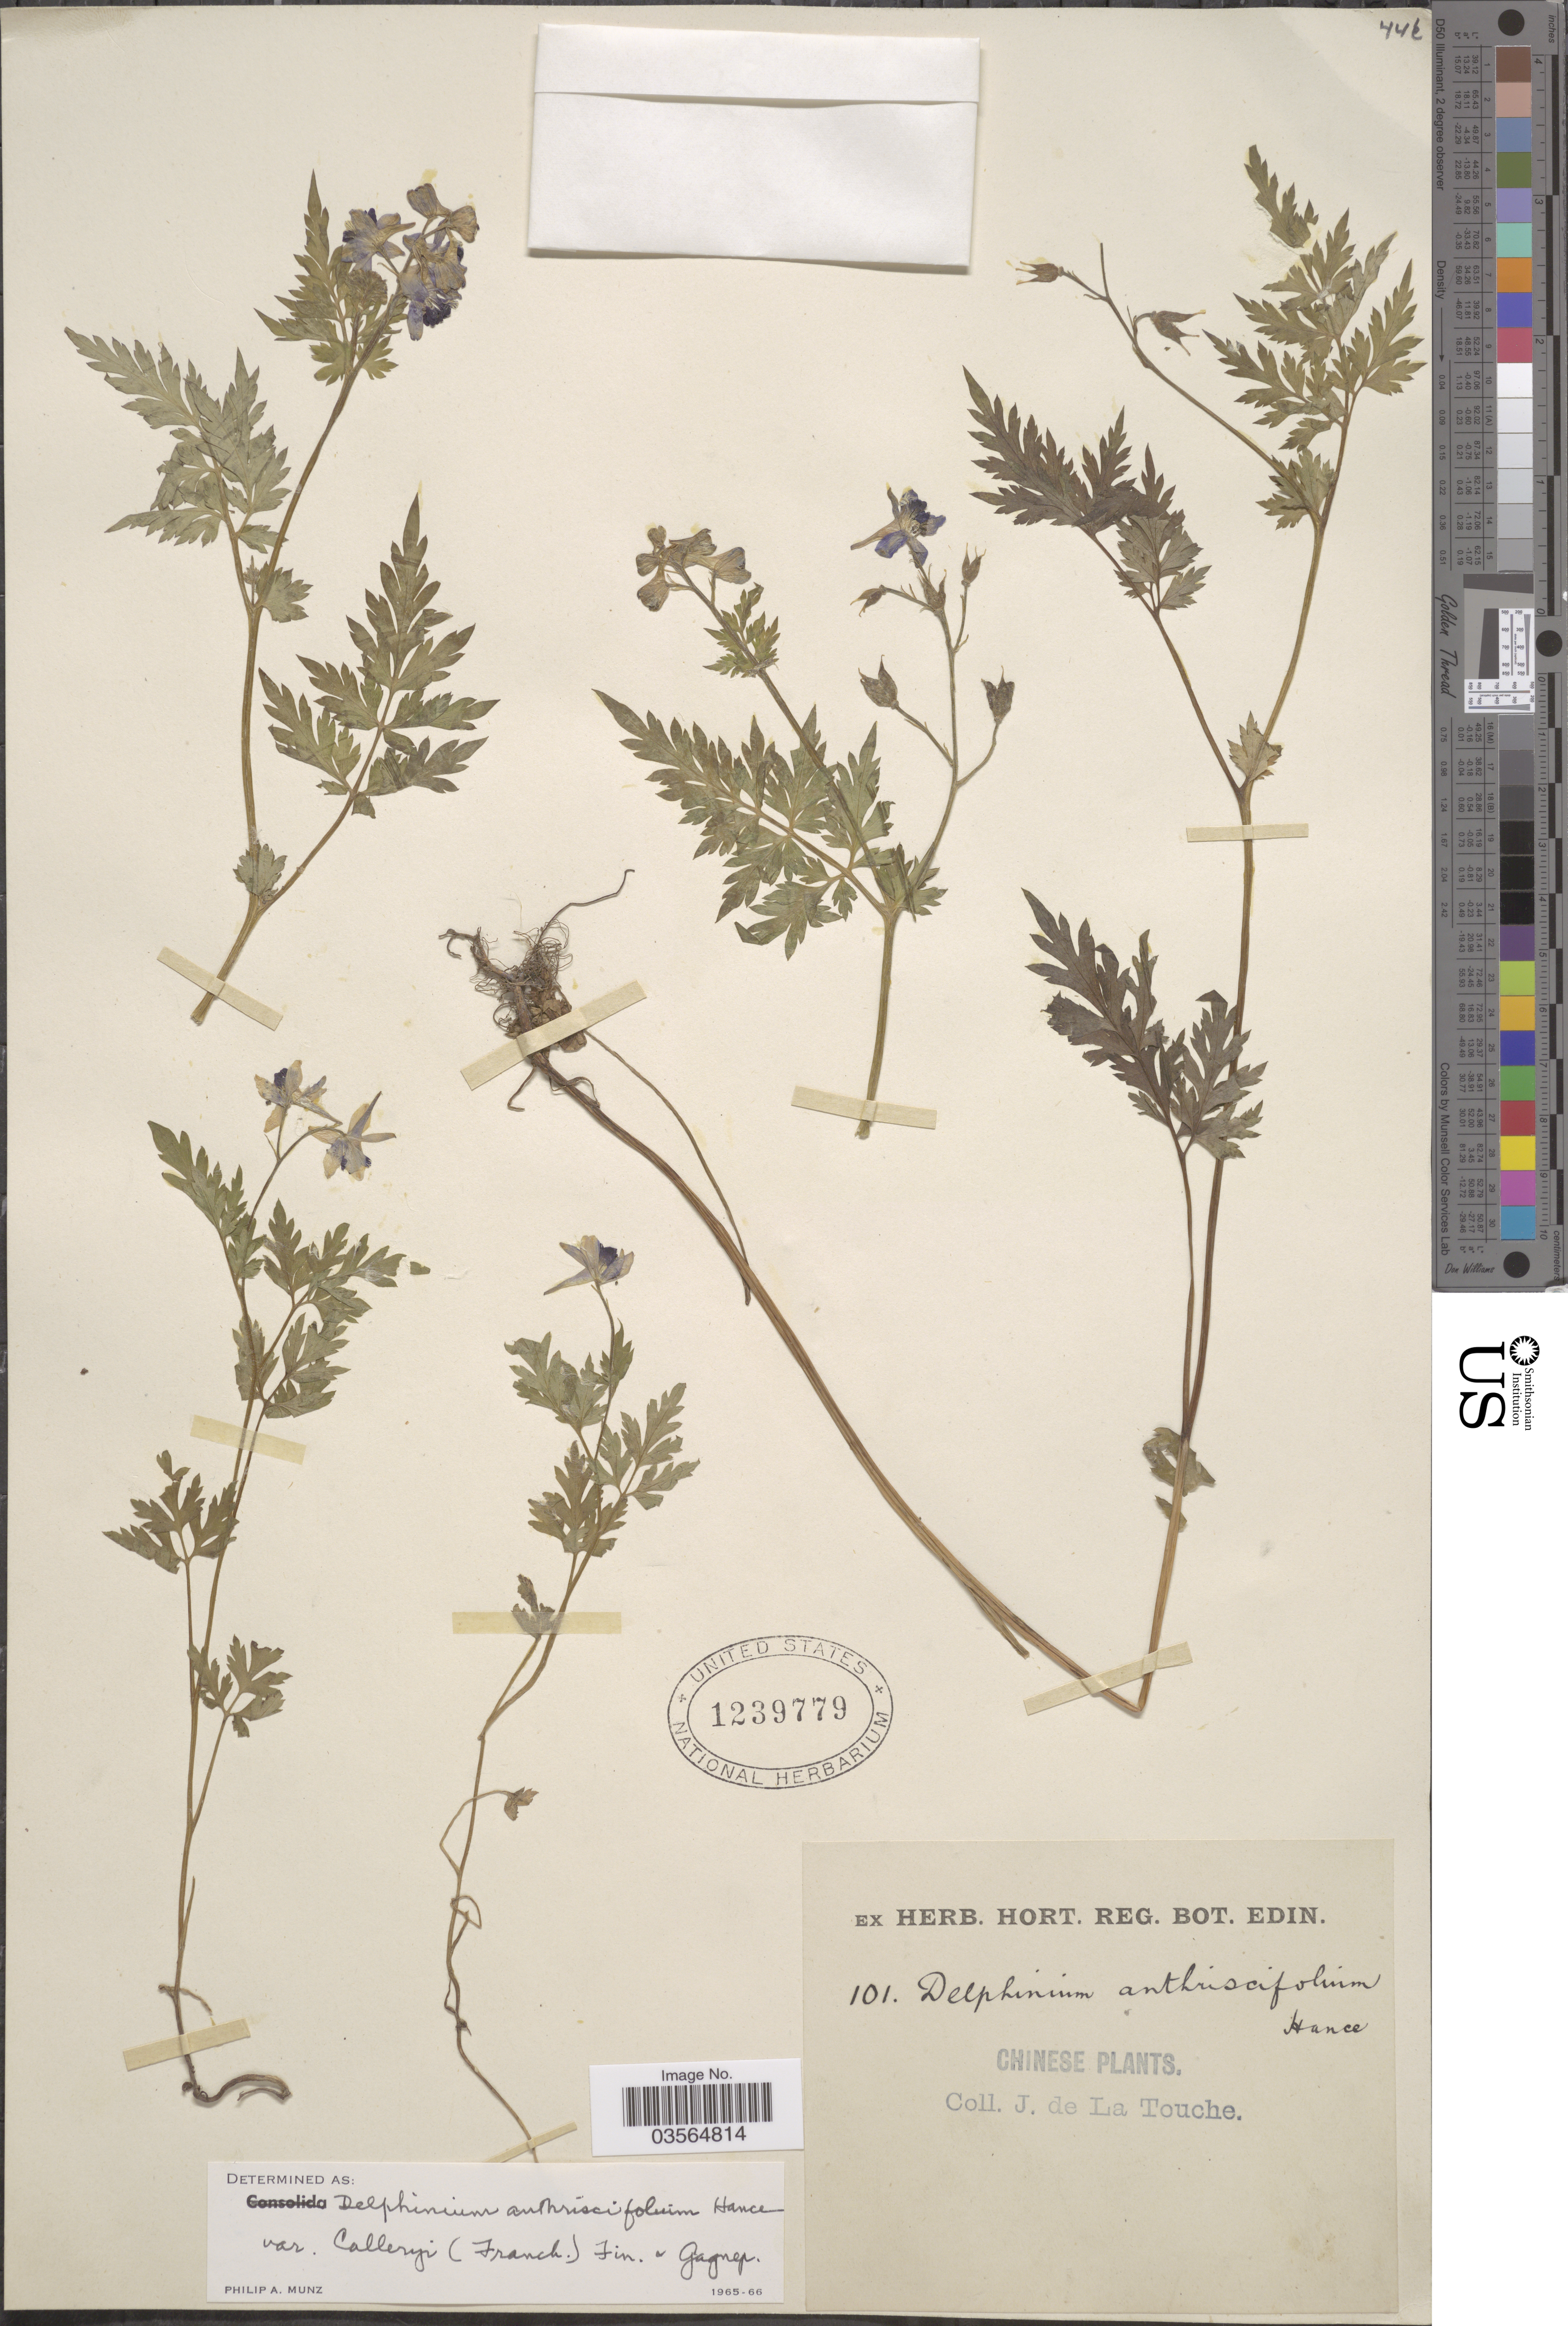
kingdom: Plantae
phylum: Tracheophyta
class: Magnoliopsida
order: Ranunculales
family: Ranunculaceae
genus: Delphinium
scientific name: Delphinium anthriscifolium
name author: Hance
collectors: J. de la Touche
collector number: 101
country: China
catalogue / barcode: US 1239779